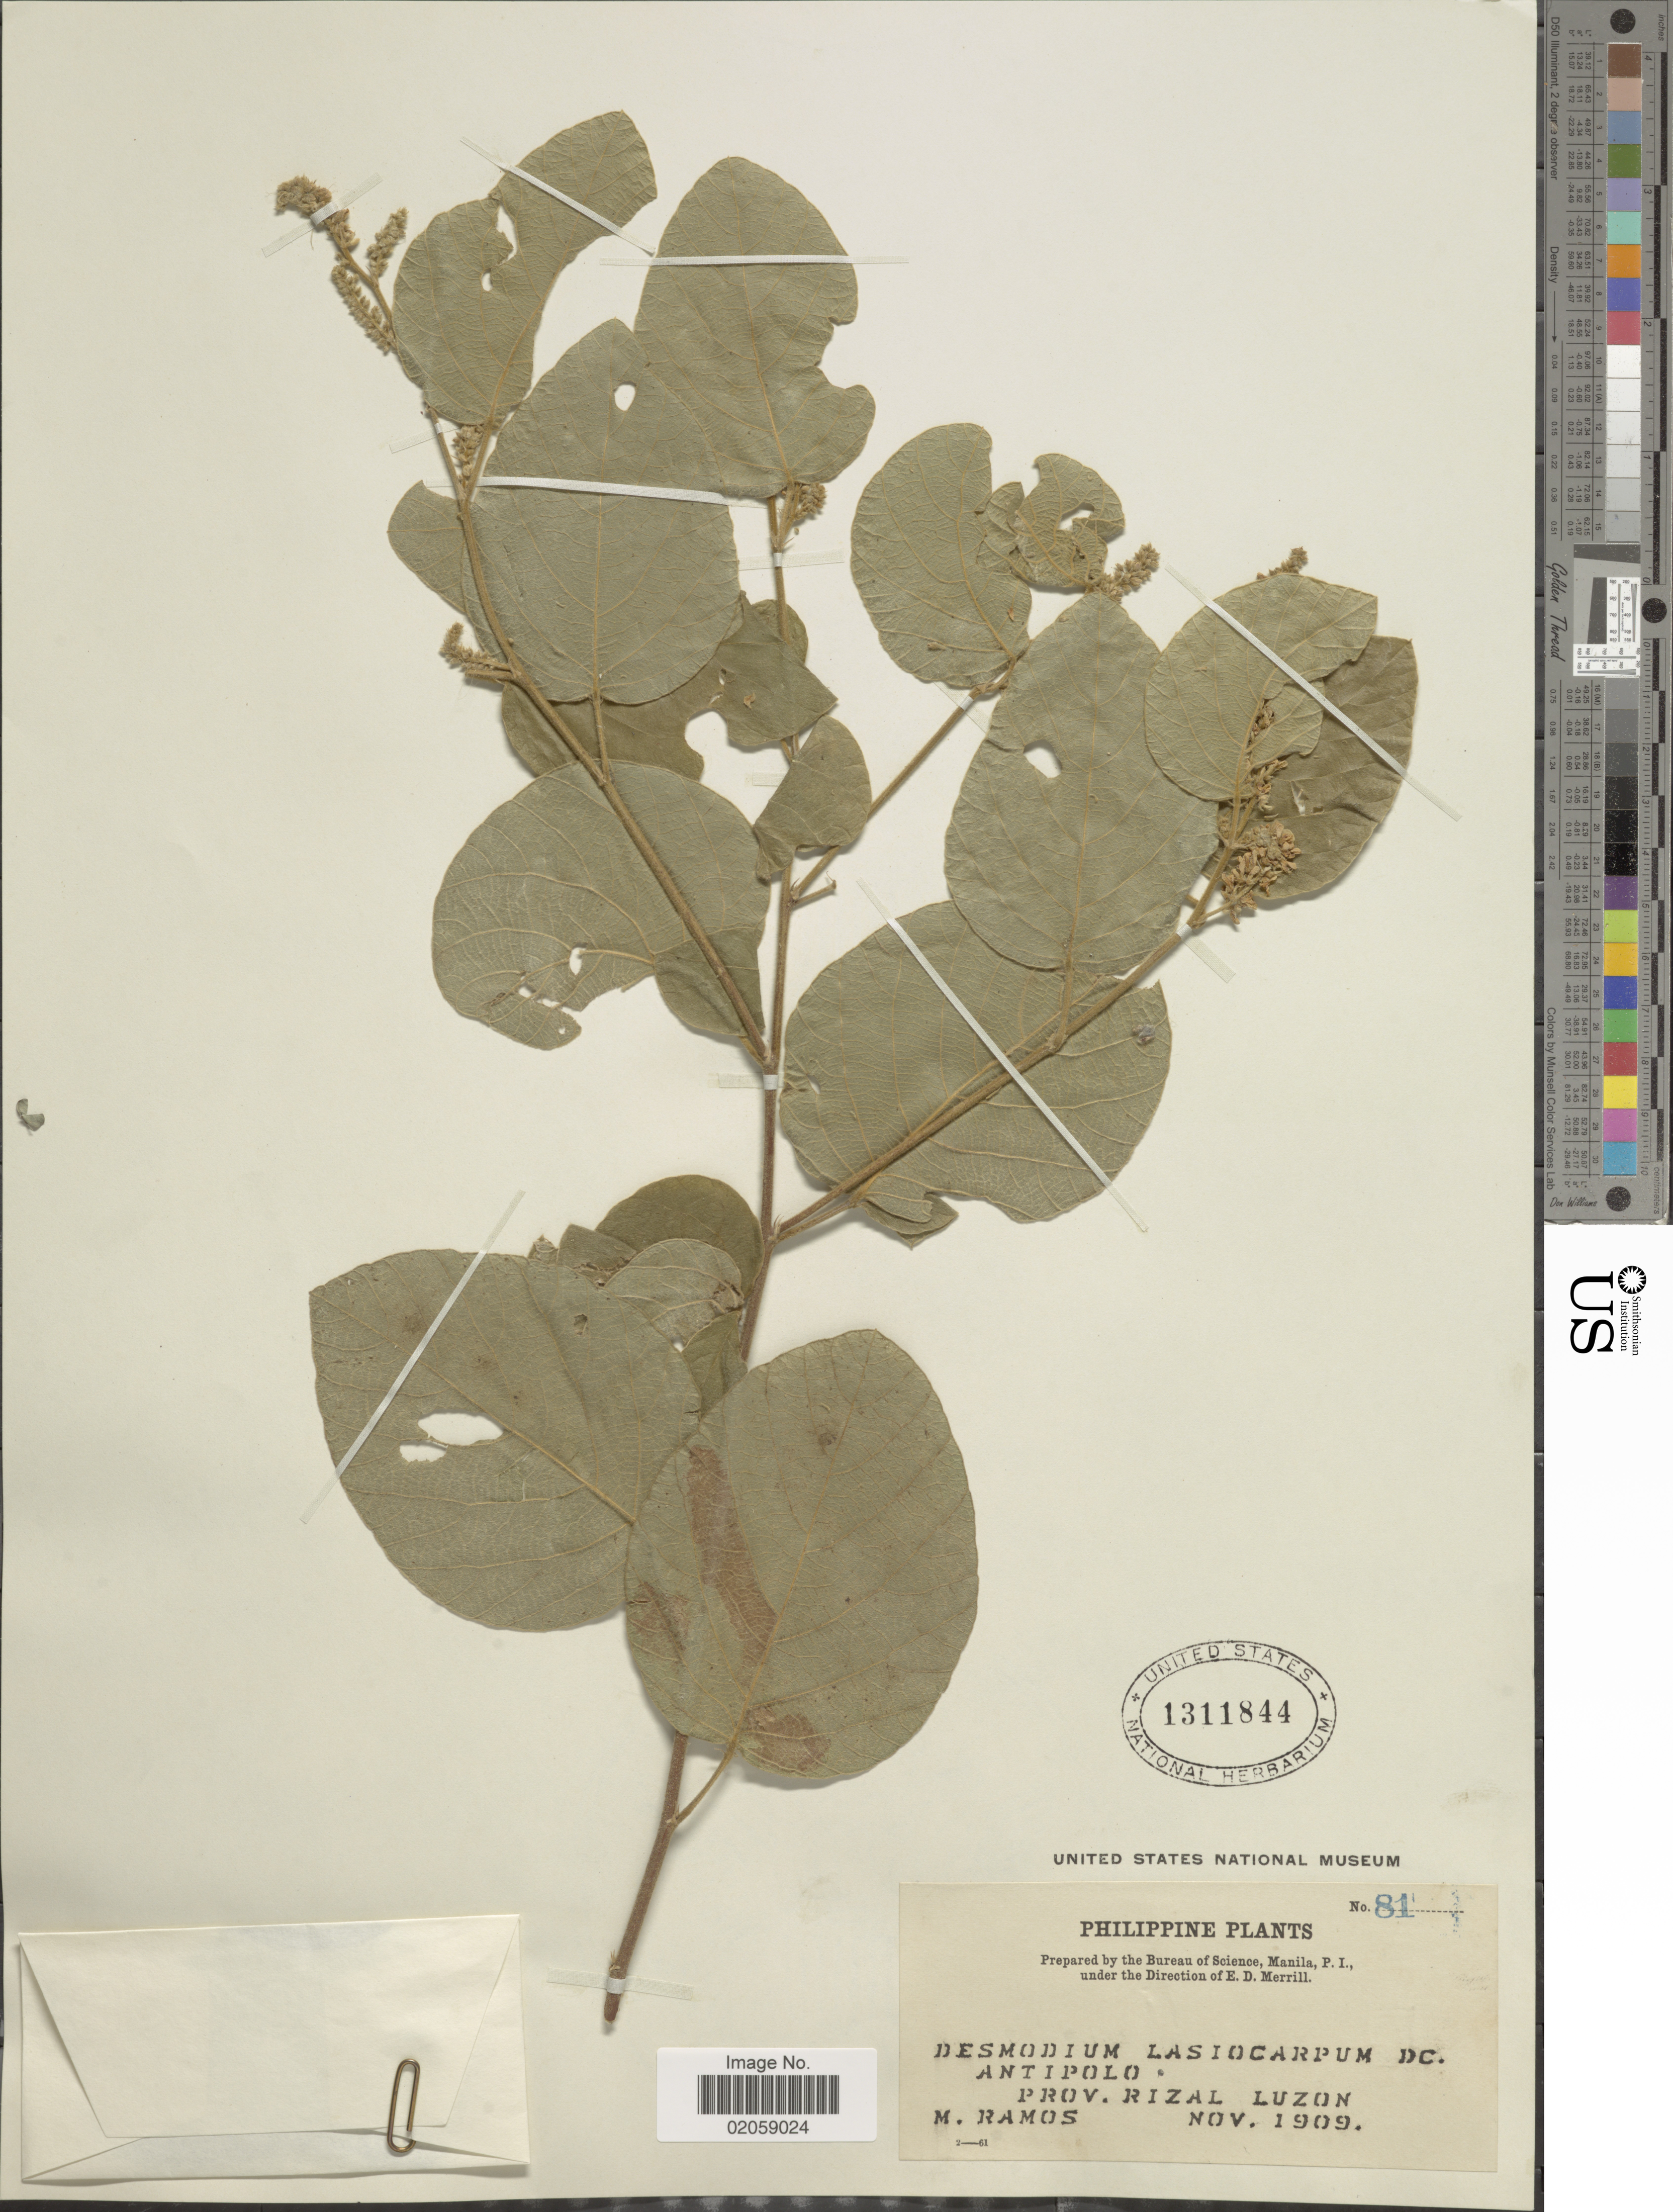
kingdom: Plantae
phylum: Tracheophyta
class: Magnoliopsida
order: Fabales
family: Fabaceae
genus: Polhillides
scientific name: Polhillides velutina subsp. velutina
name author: (Willd.) H. Ohashi & K. Ohashi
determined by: Strong, Mark T., (BOT), Smithsonian Institution - National Museum of Natural History (UNITED STATES)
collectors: M. Ramos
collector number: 81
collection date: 1909-11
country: Philippines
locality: Antipolo. Prov. Rizal, Luzon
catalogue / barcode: US 1311844